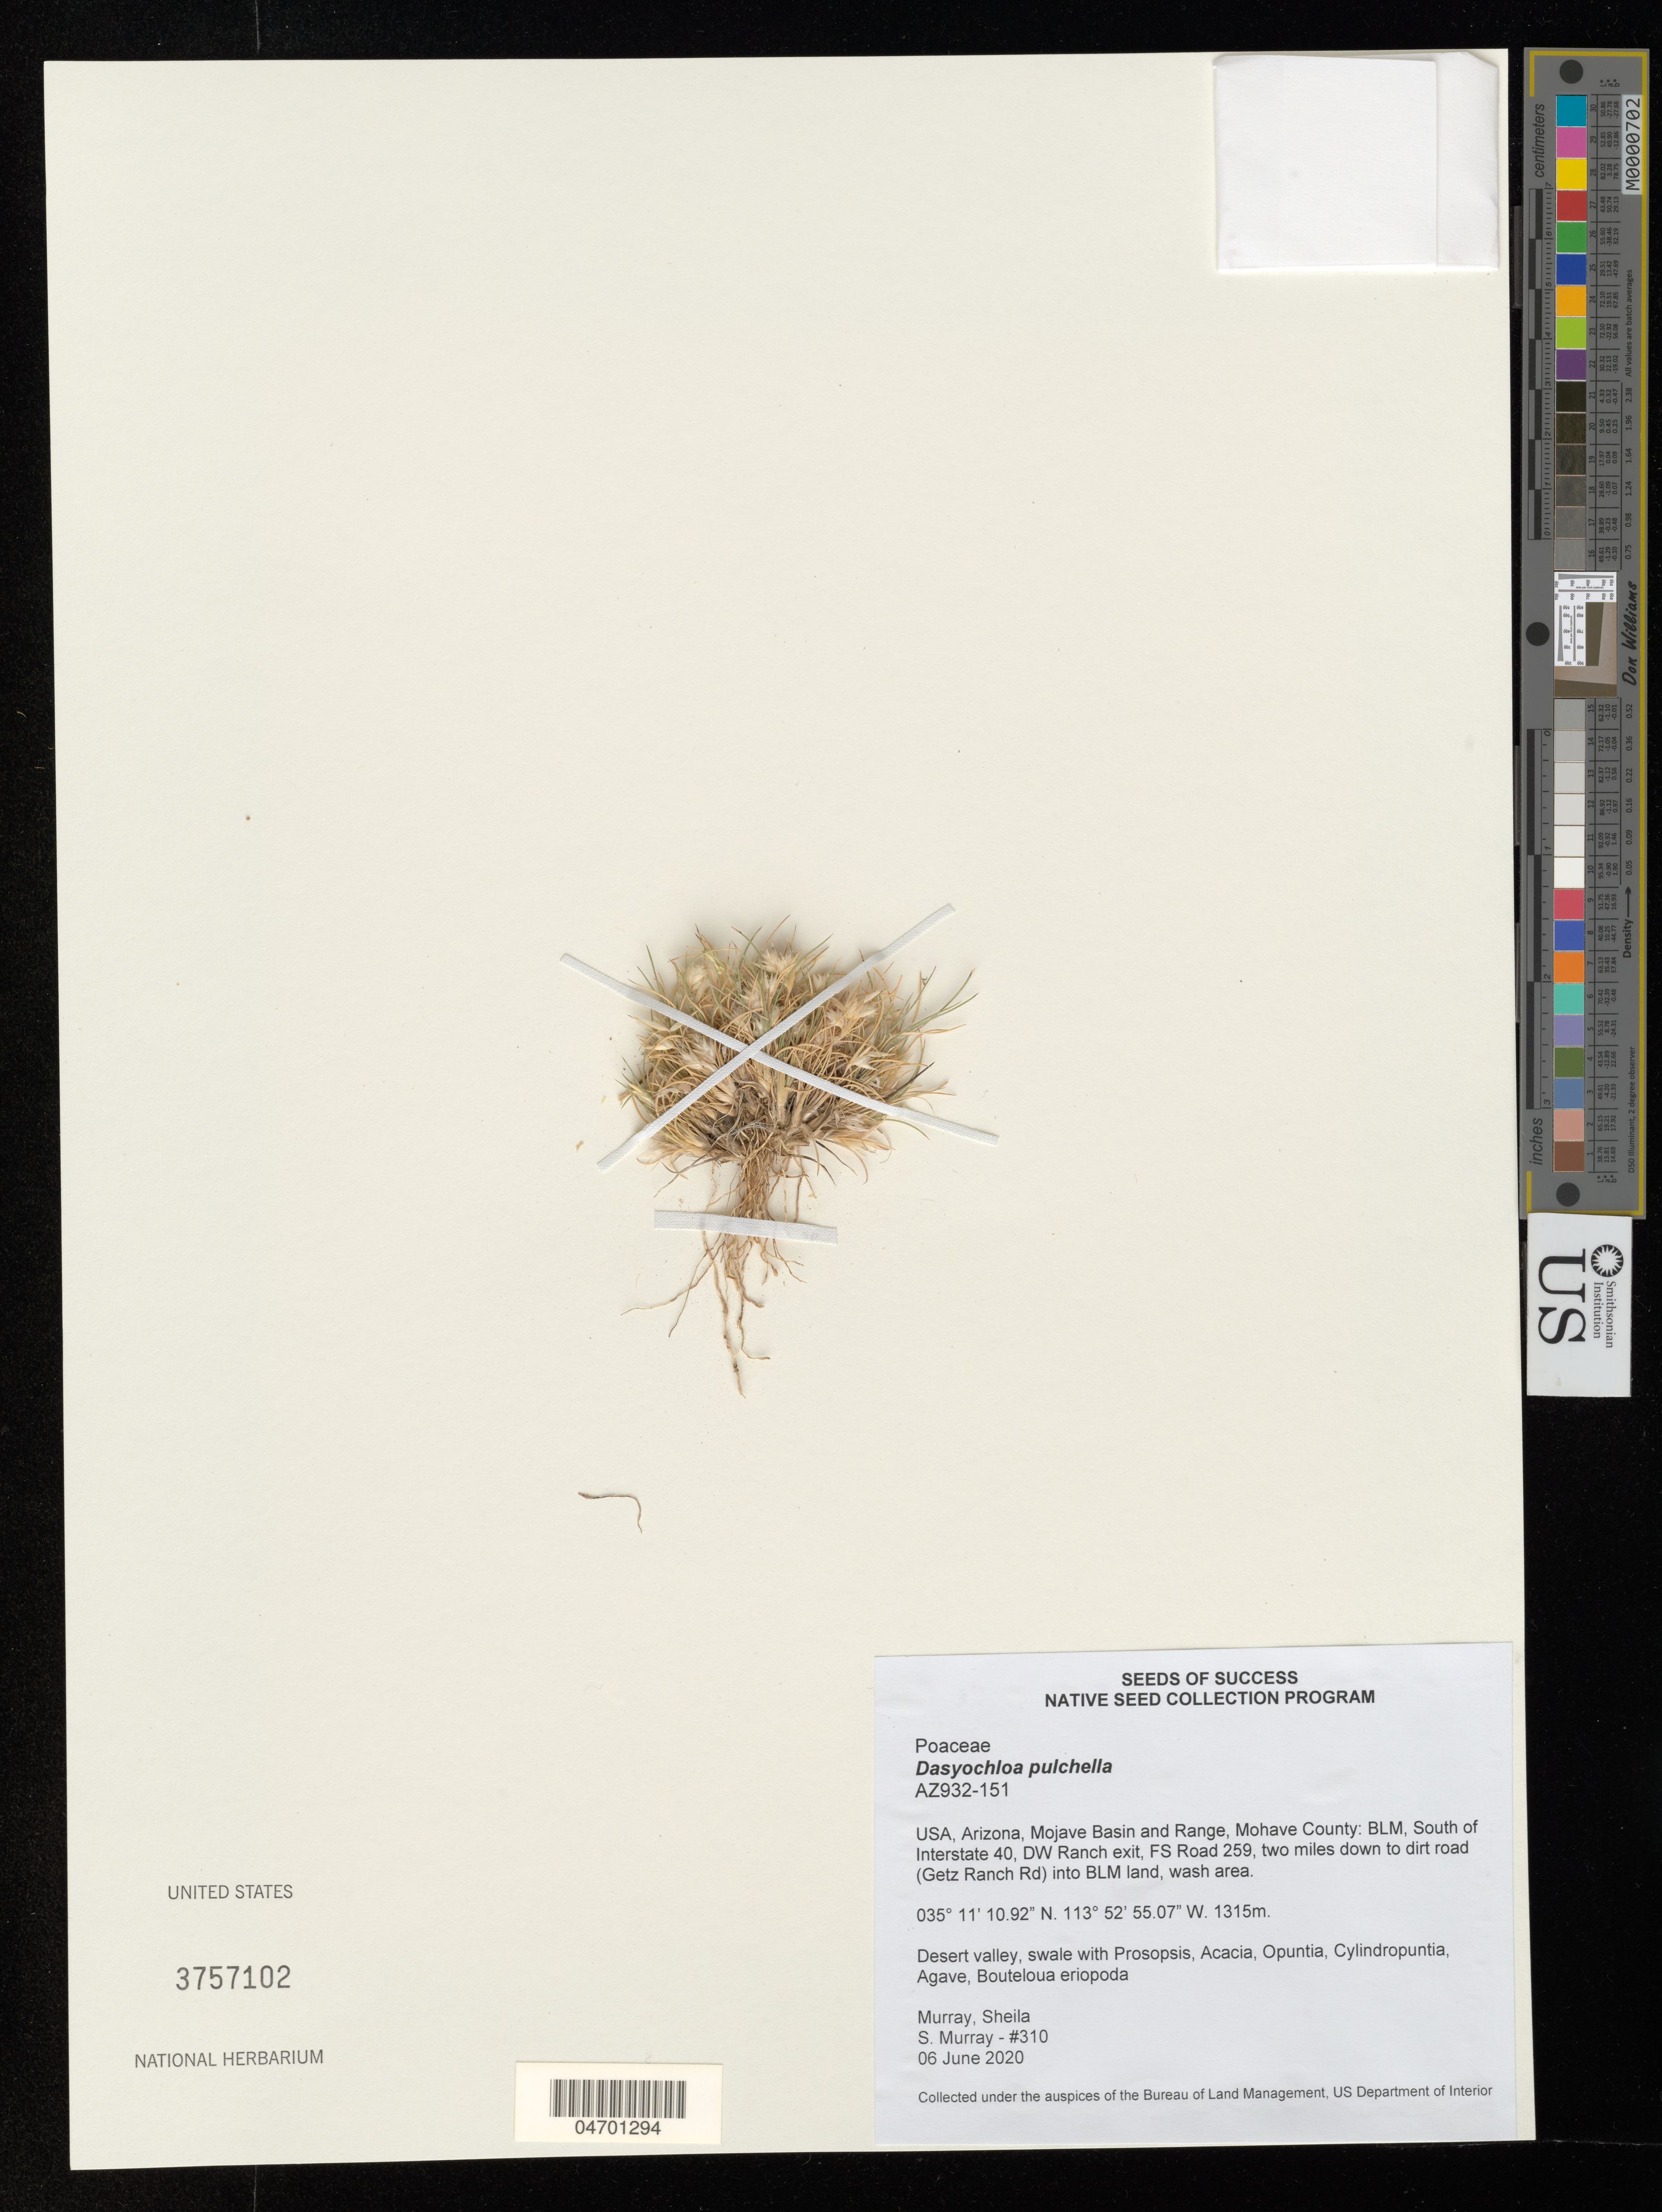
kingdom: Plantae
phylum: Tracheophyta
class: Liliopsida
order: Poales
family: Poaceae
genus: Dasyochloa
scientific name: Dasyochloa pulchella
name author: (Kunth) Willd. ex Rydb.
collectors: S. Murray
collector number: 310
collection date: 2020-06-06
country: United States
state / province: Arizona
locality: AZ, Mojave Basin and Range, Mohave County: BLM, South of Interstate 40, DW Ranch exit, FS Road 259, two miles down to dirt road (Getz Ranch Rd) into BLM land, wash area.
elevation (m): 1315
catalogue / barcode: US 3757102